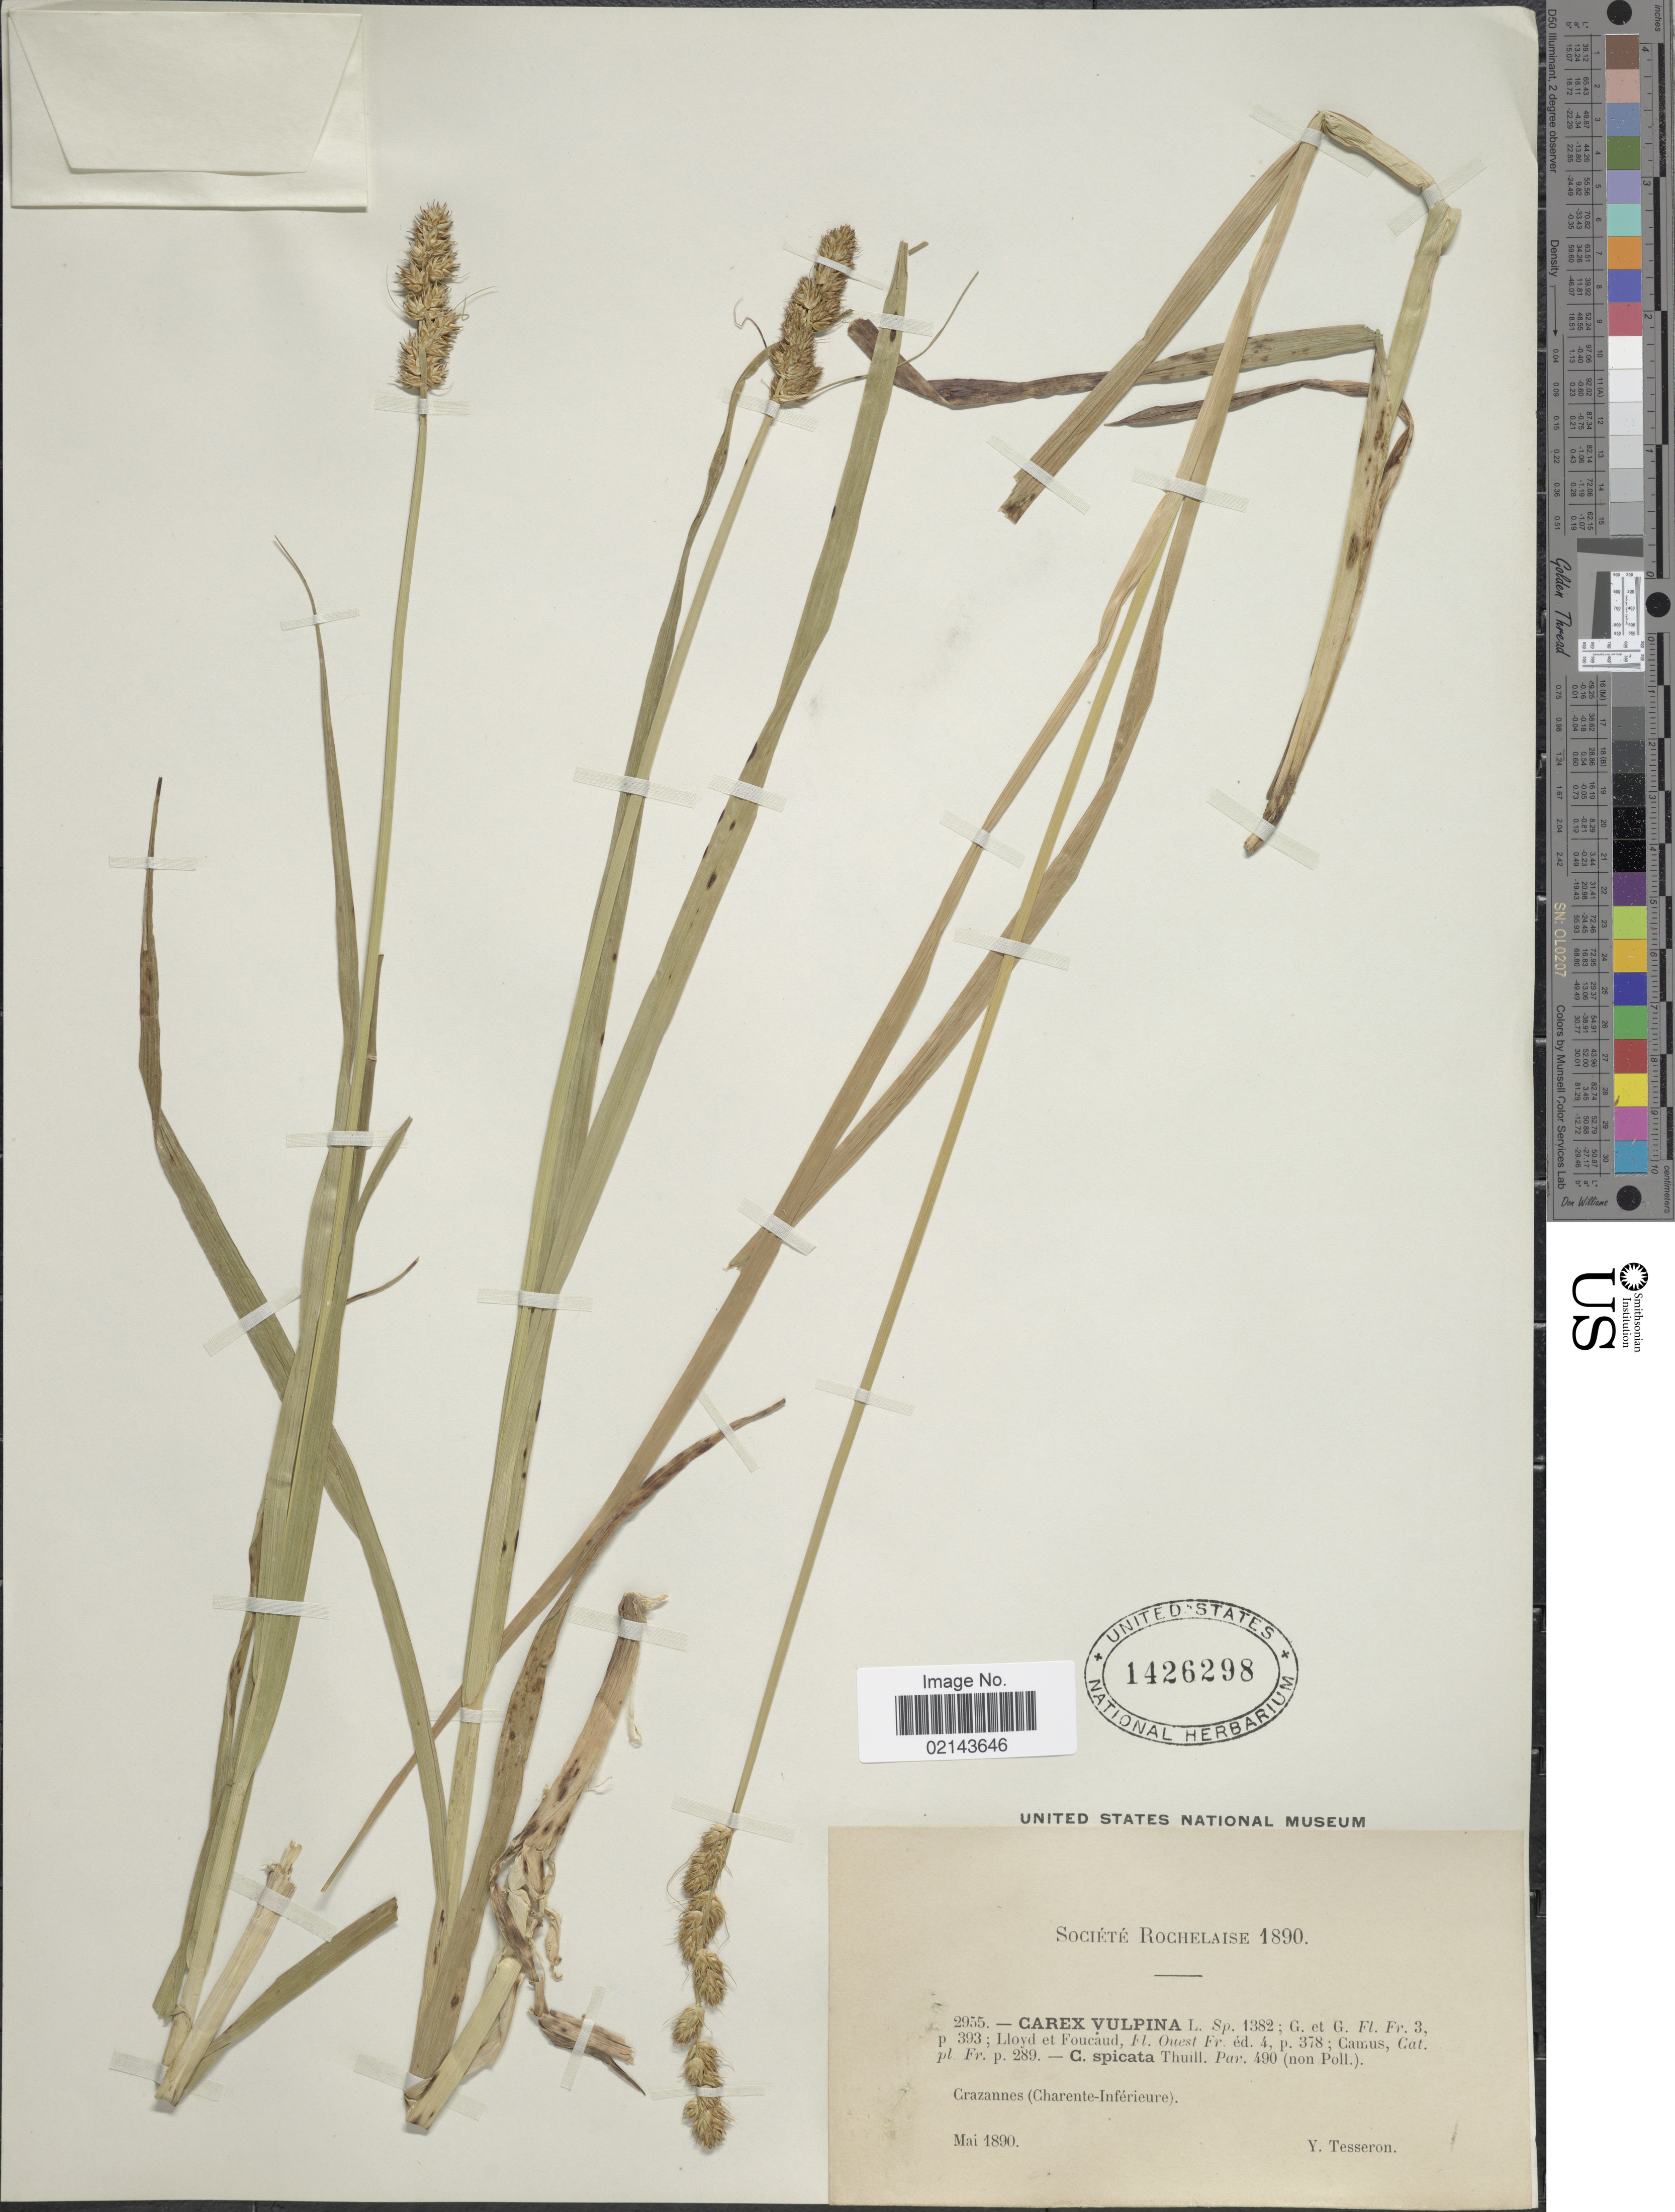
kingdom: Plantae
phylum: Tracheophyta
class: Liliopsida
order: Poales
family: Cyperaceae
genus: Carex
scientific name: Carex vulpina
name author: L.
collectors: Y. Tesseron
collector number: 2955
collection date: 1890-05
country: France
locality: Crazannes (Charente-Inférieure)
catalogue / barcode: US 1426298